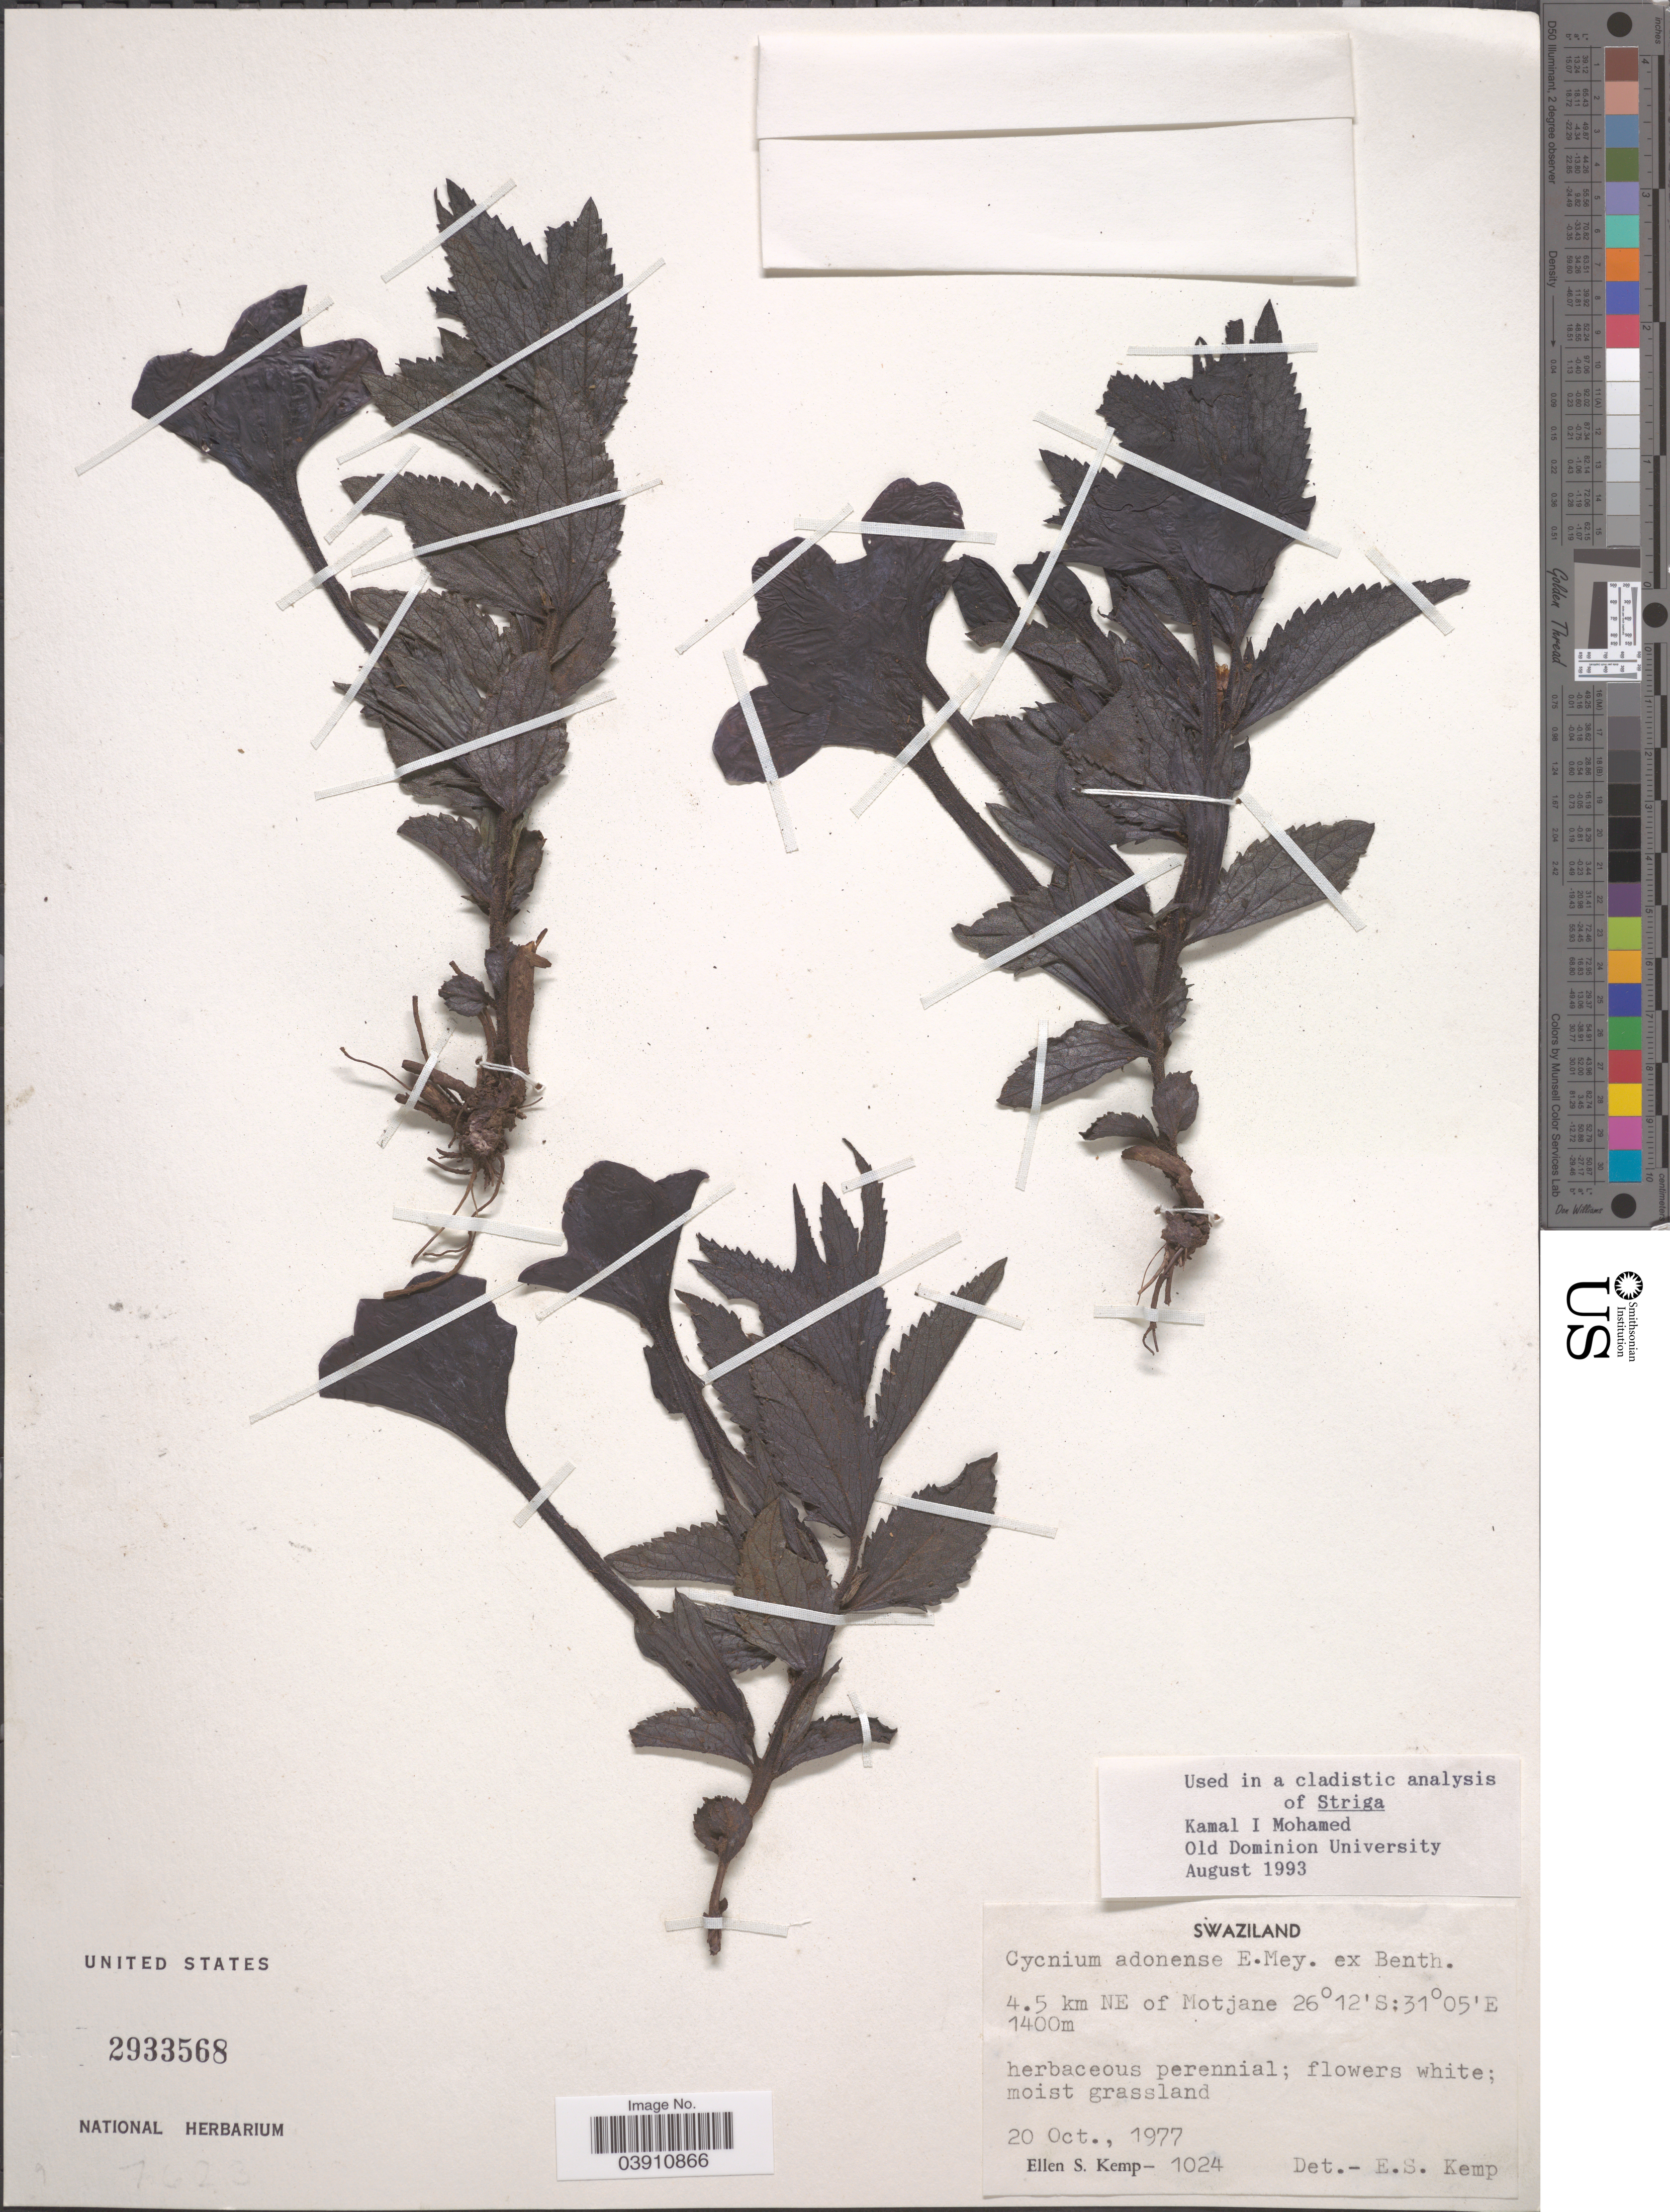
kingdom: Plantae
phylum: Tracheophyta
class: Magnoliopsida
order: Lamiales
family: Orobanchaceae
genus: Cycnium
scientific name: Cycnium adonense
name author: E. Mey. ex Benth.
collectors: E. S. Kemp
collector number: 1024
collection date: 1977-10-20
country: Eswatini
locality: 4.5 km NE of Motjane.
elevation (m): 1400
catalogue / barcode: US 2933568